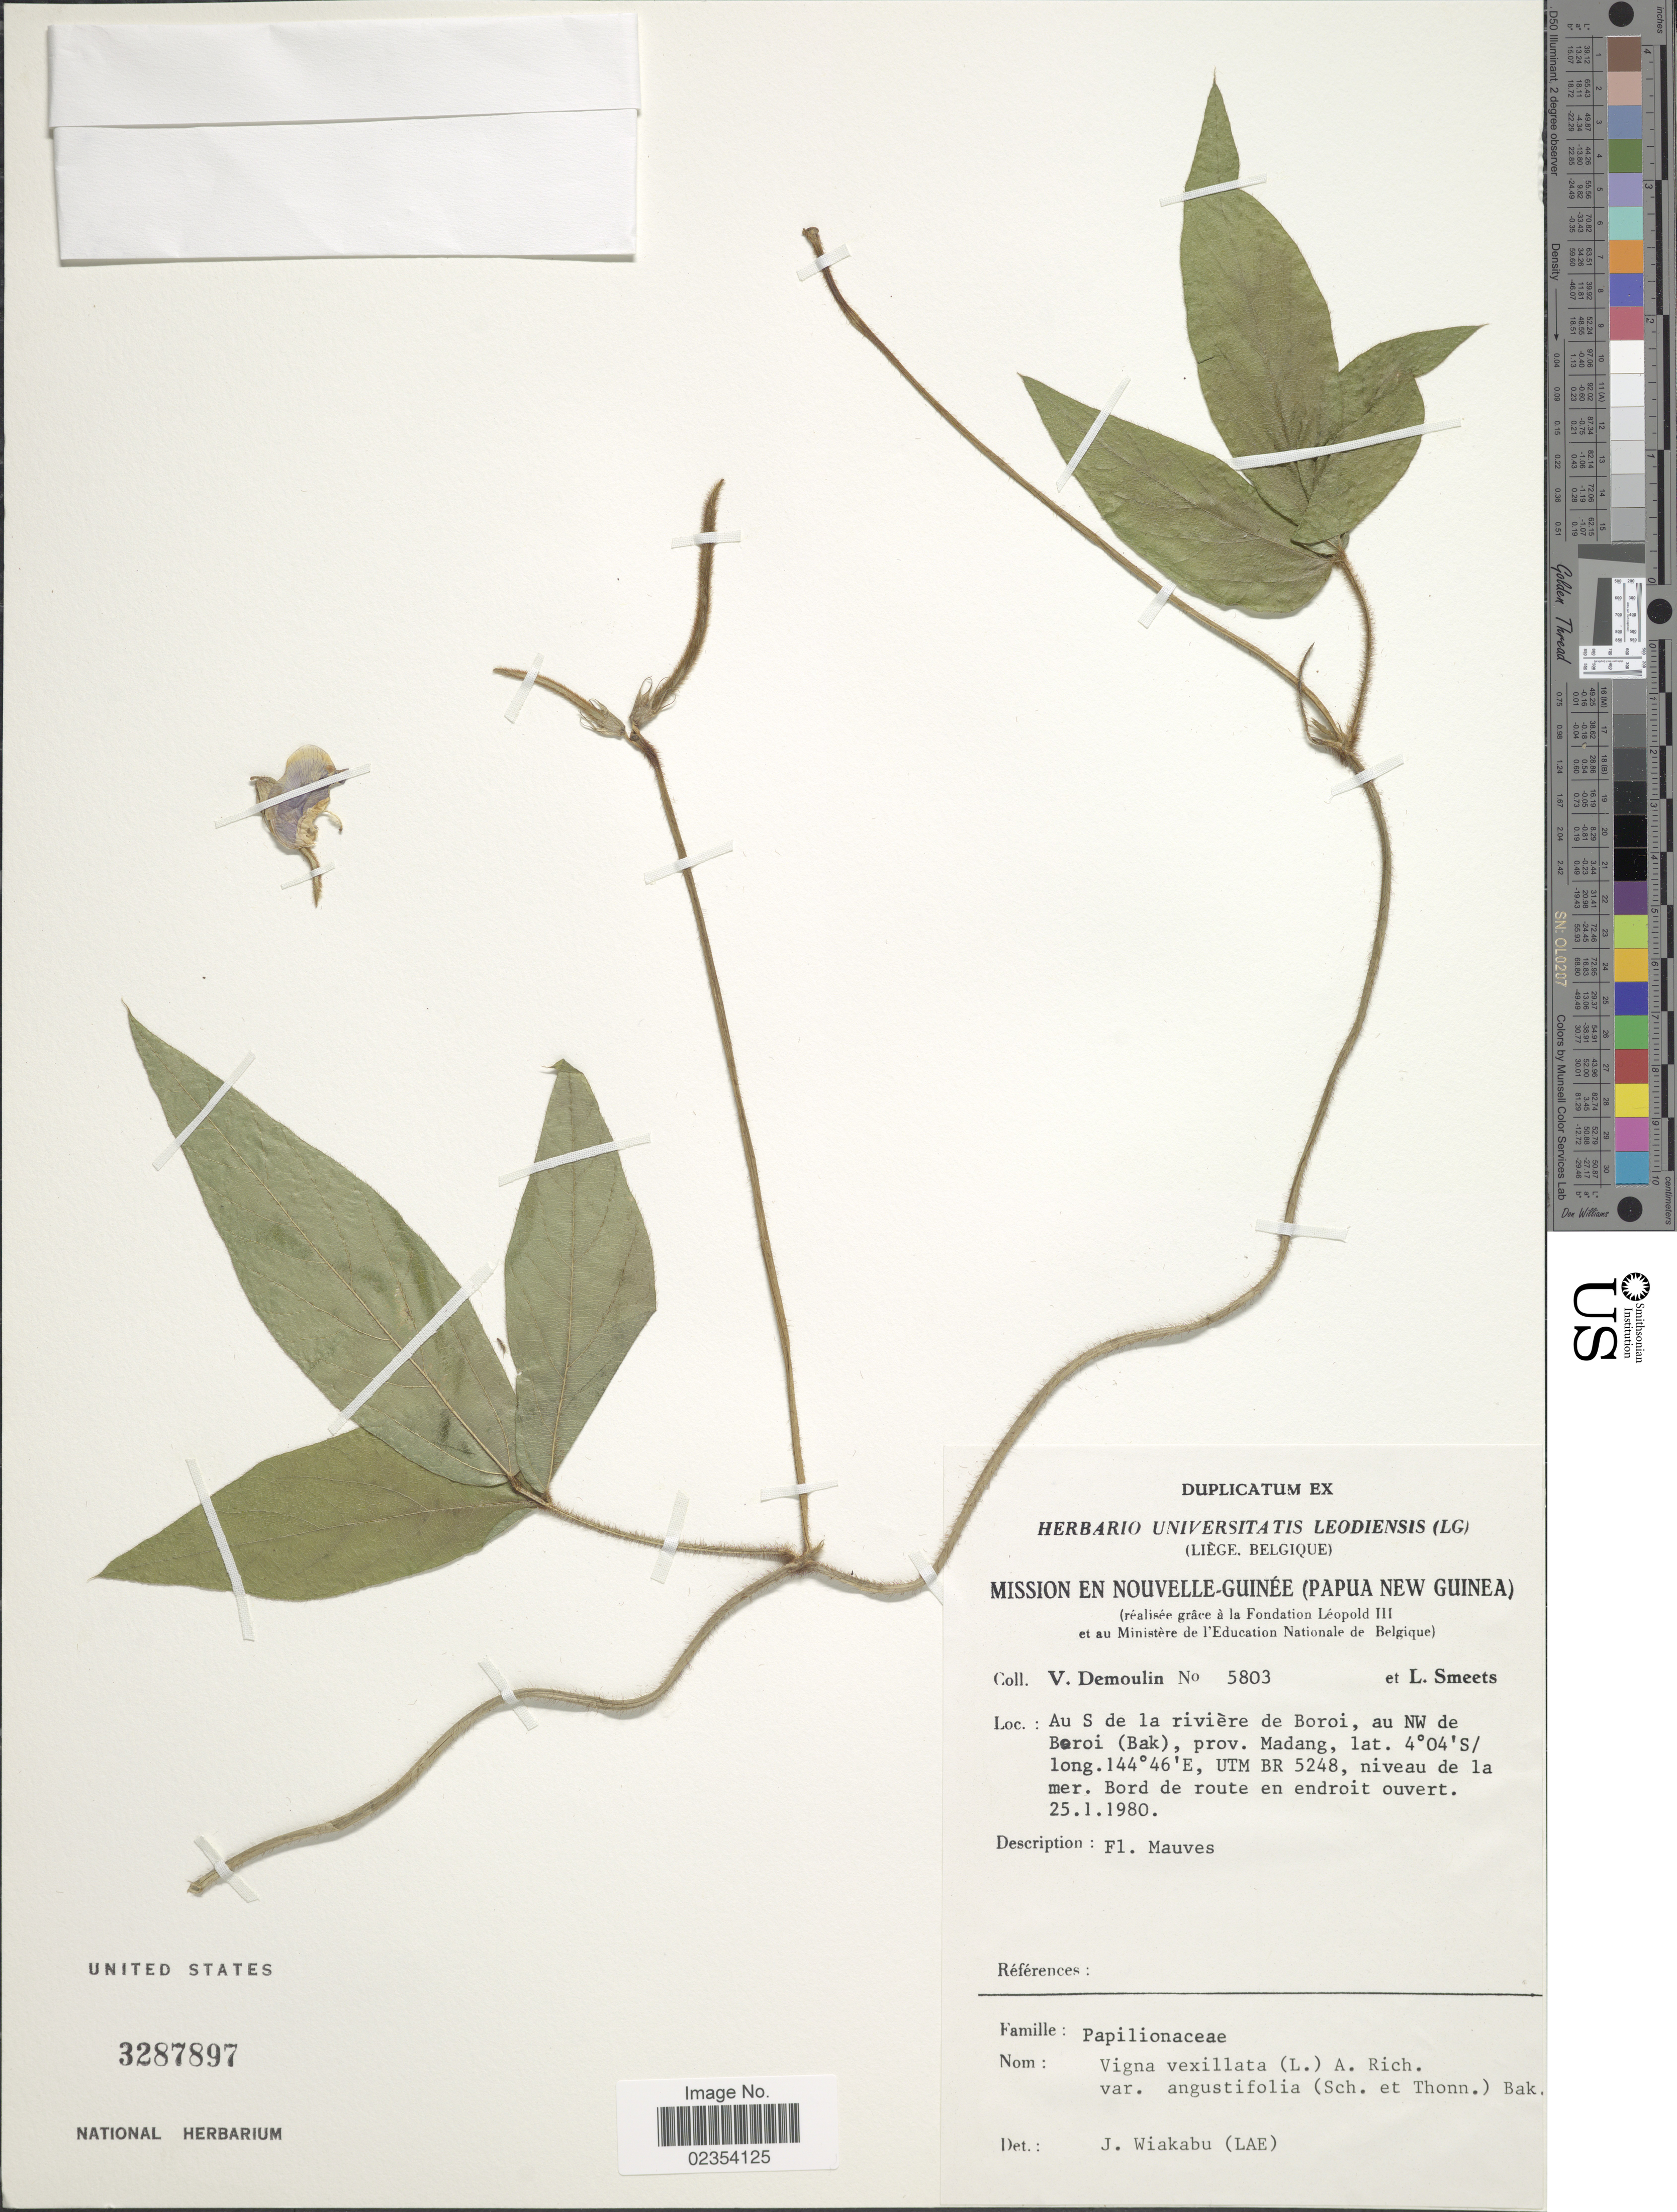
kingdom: Plantae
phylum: Tracheophyta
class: Magnoliopsida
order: Fabales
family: Fabaceae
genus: Vigna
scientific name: Vigna vexillata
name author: (L.) A. Rich.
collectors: V. Demoulin & L. Smeets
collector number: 5803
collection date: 1980-01-25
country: Papua New Guinea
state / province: Madang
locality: Au S de la riviere de Boroi, au NW de Boroi (Bak), UTM BR 5248, niveau d ela mer. Bord de route en endroit ouvert.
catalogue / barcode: US 3287897